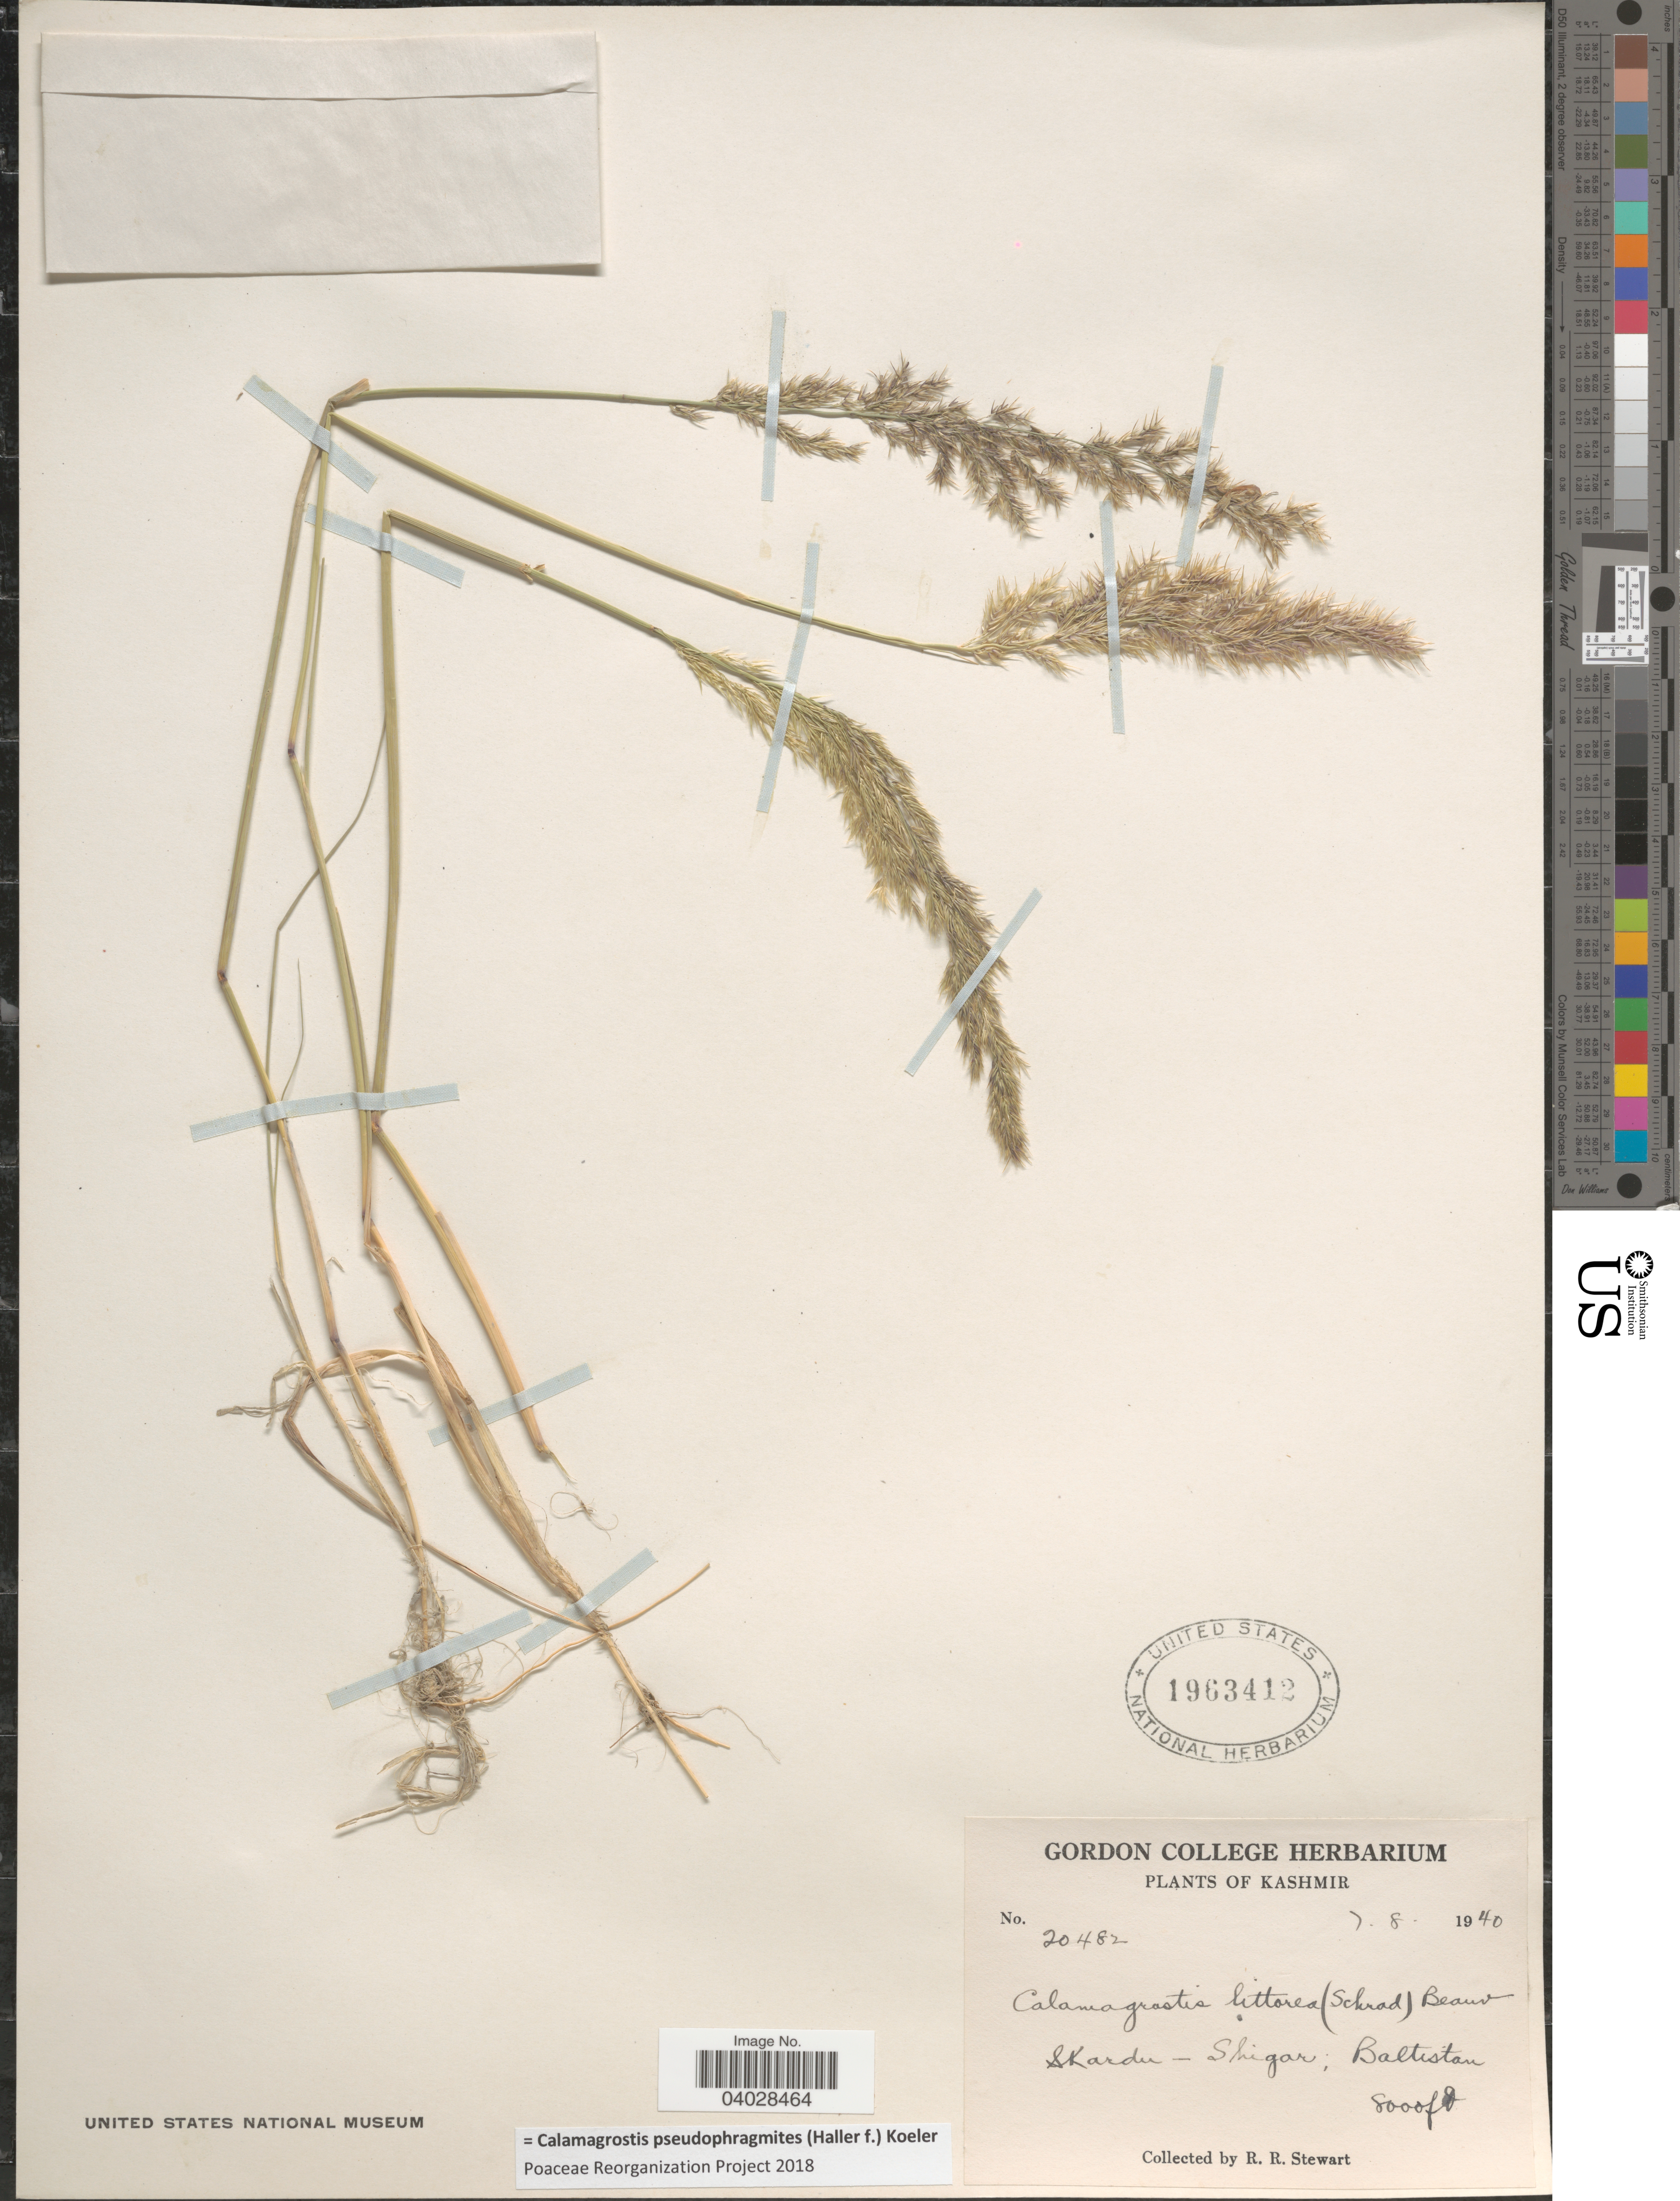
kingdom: Plantae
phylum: Tracheophyta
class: Liliopsida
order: Poales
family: Poaceae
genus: Calamagrostis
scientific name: Calamagrostis pseudophragmites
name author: (Haller f.) Koeler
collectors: R. Stewart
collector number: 20482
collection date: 1940-08-07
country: India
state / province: Jammu and Kashmir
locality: Kashmir. Skardu - Shigari; Baltistan.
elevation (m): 2438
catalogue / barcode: US 1963412